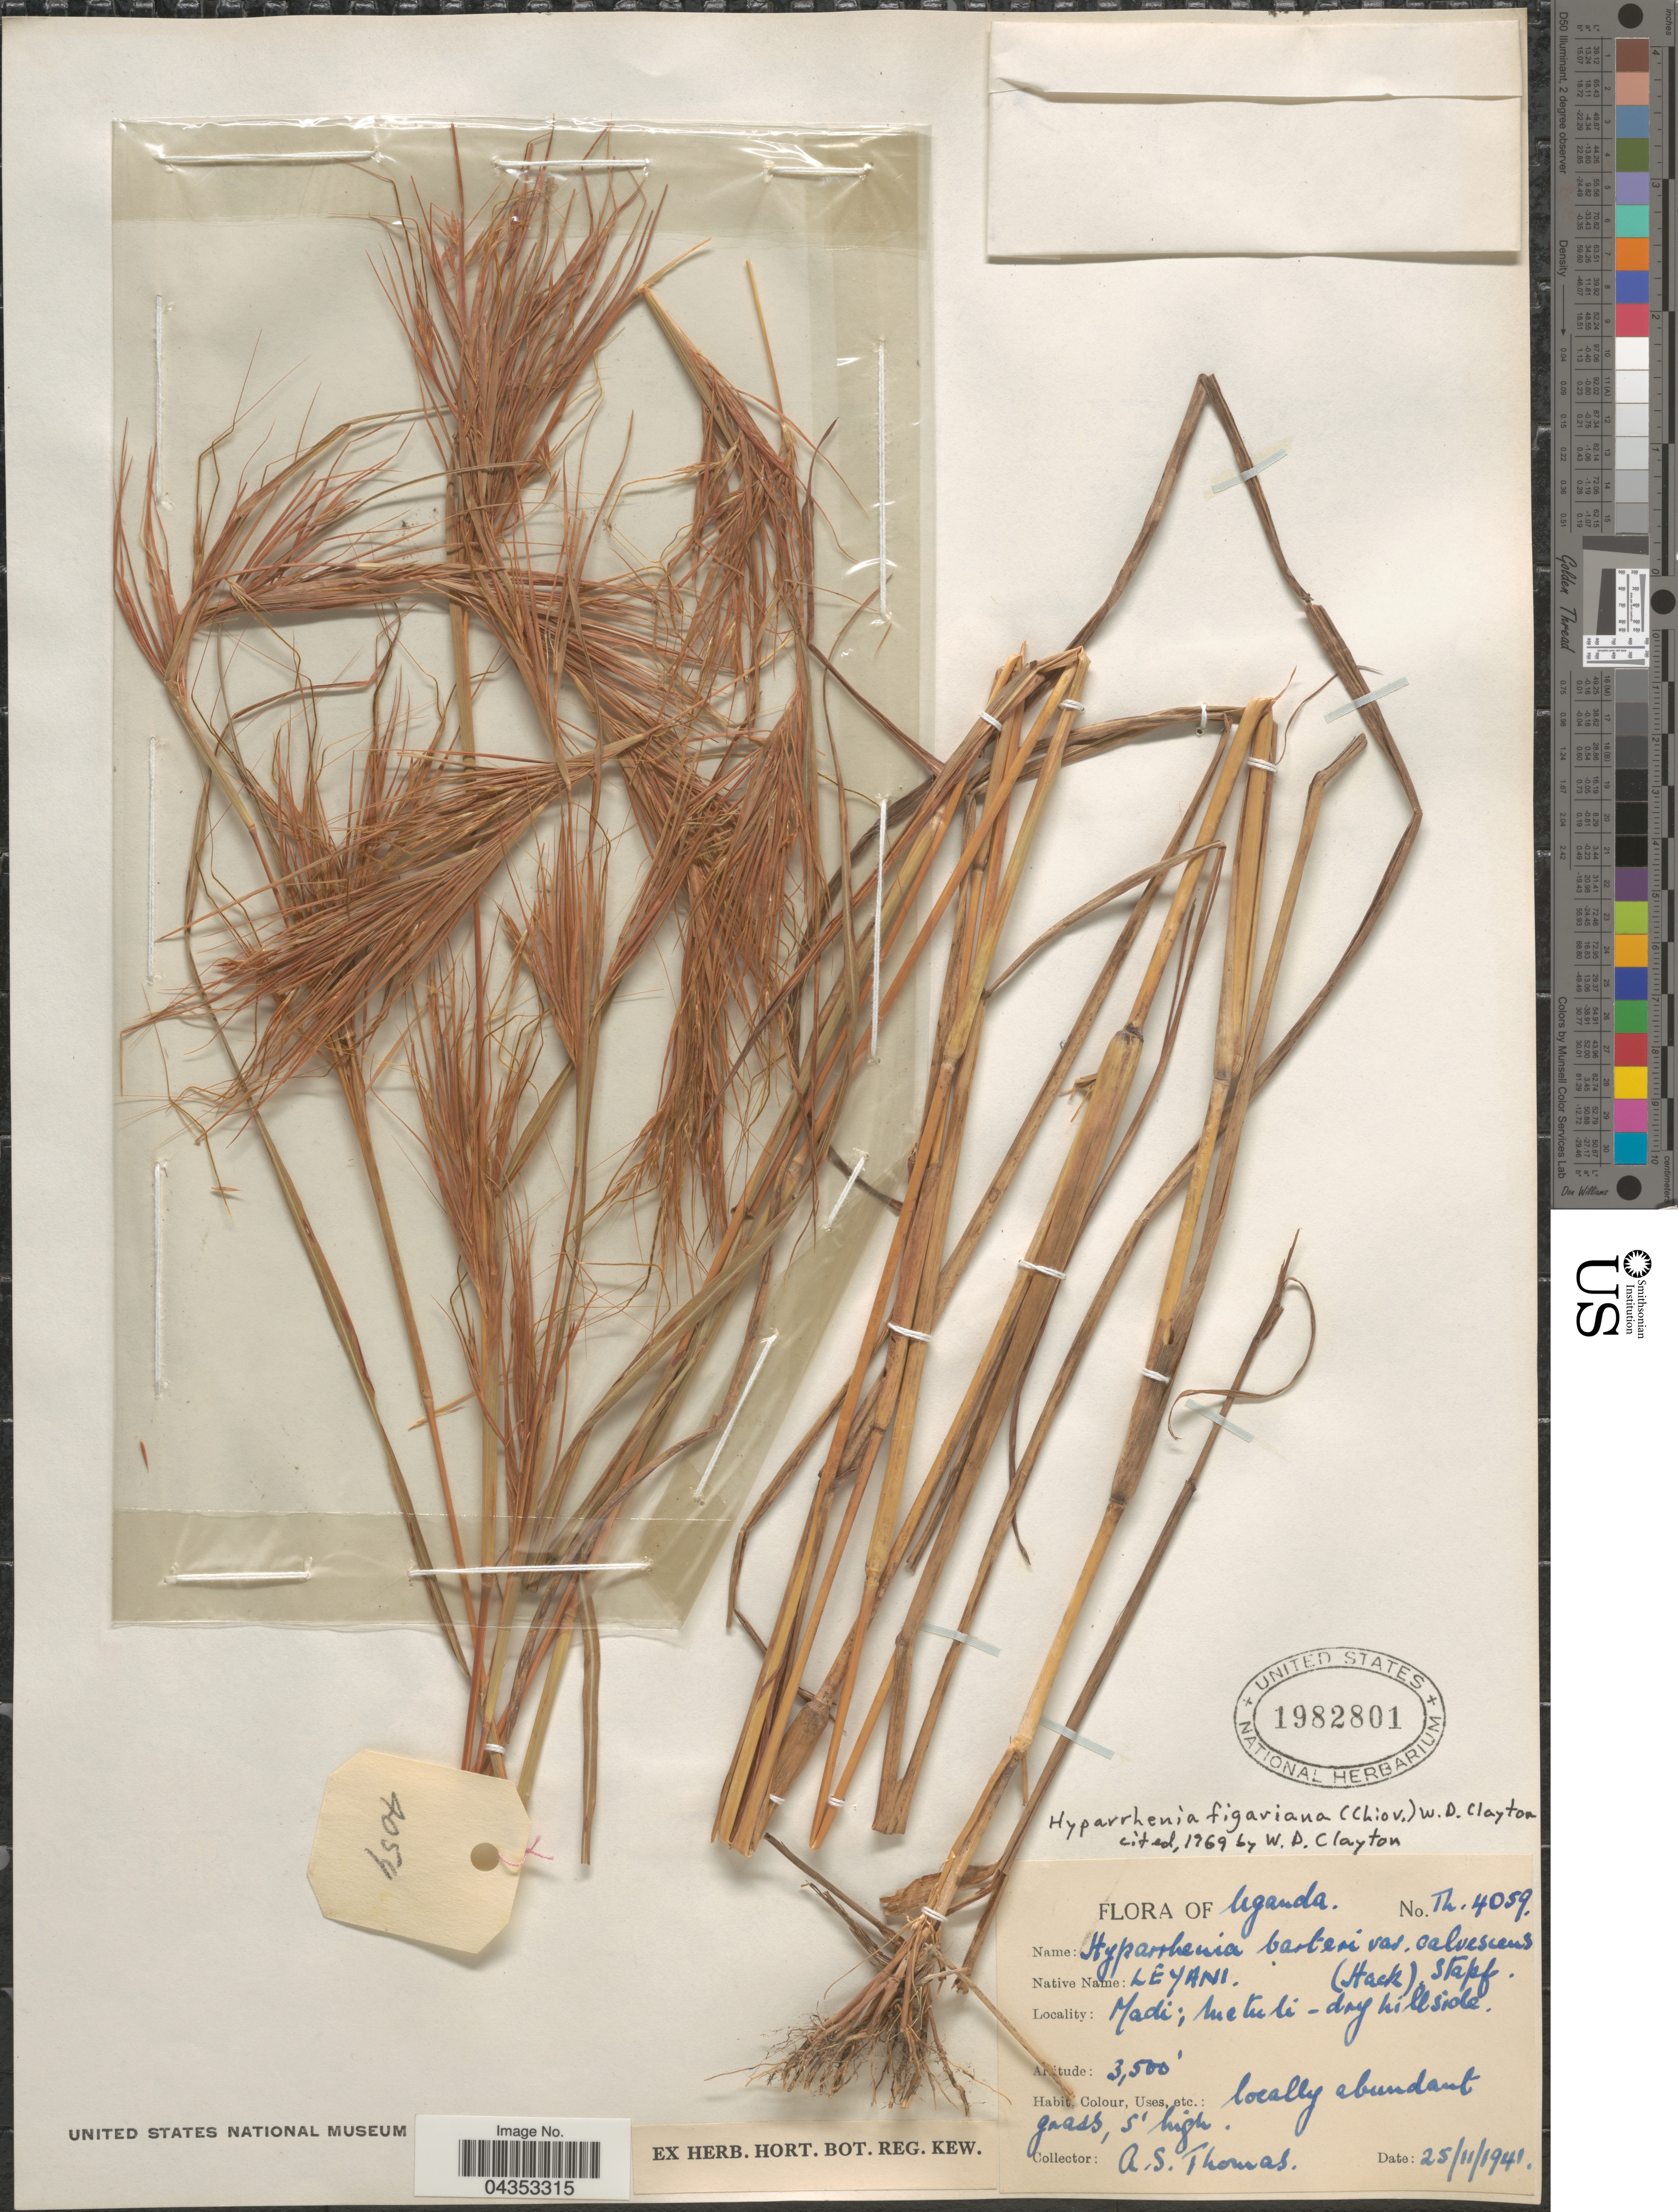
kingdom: Plantae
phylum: Tracheophyta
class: Liliopsida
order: Poales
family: Poaceae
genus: Hyparrhenia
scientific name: Hyparrhenia figariana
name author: (Chiov.) Clayton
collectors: A. Thomas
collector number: Th.4059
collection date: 1941-11-25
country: Uganda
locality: Madi; metuli-dry hillside.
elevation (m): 1067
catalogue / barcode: US 1982801